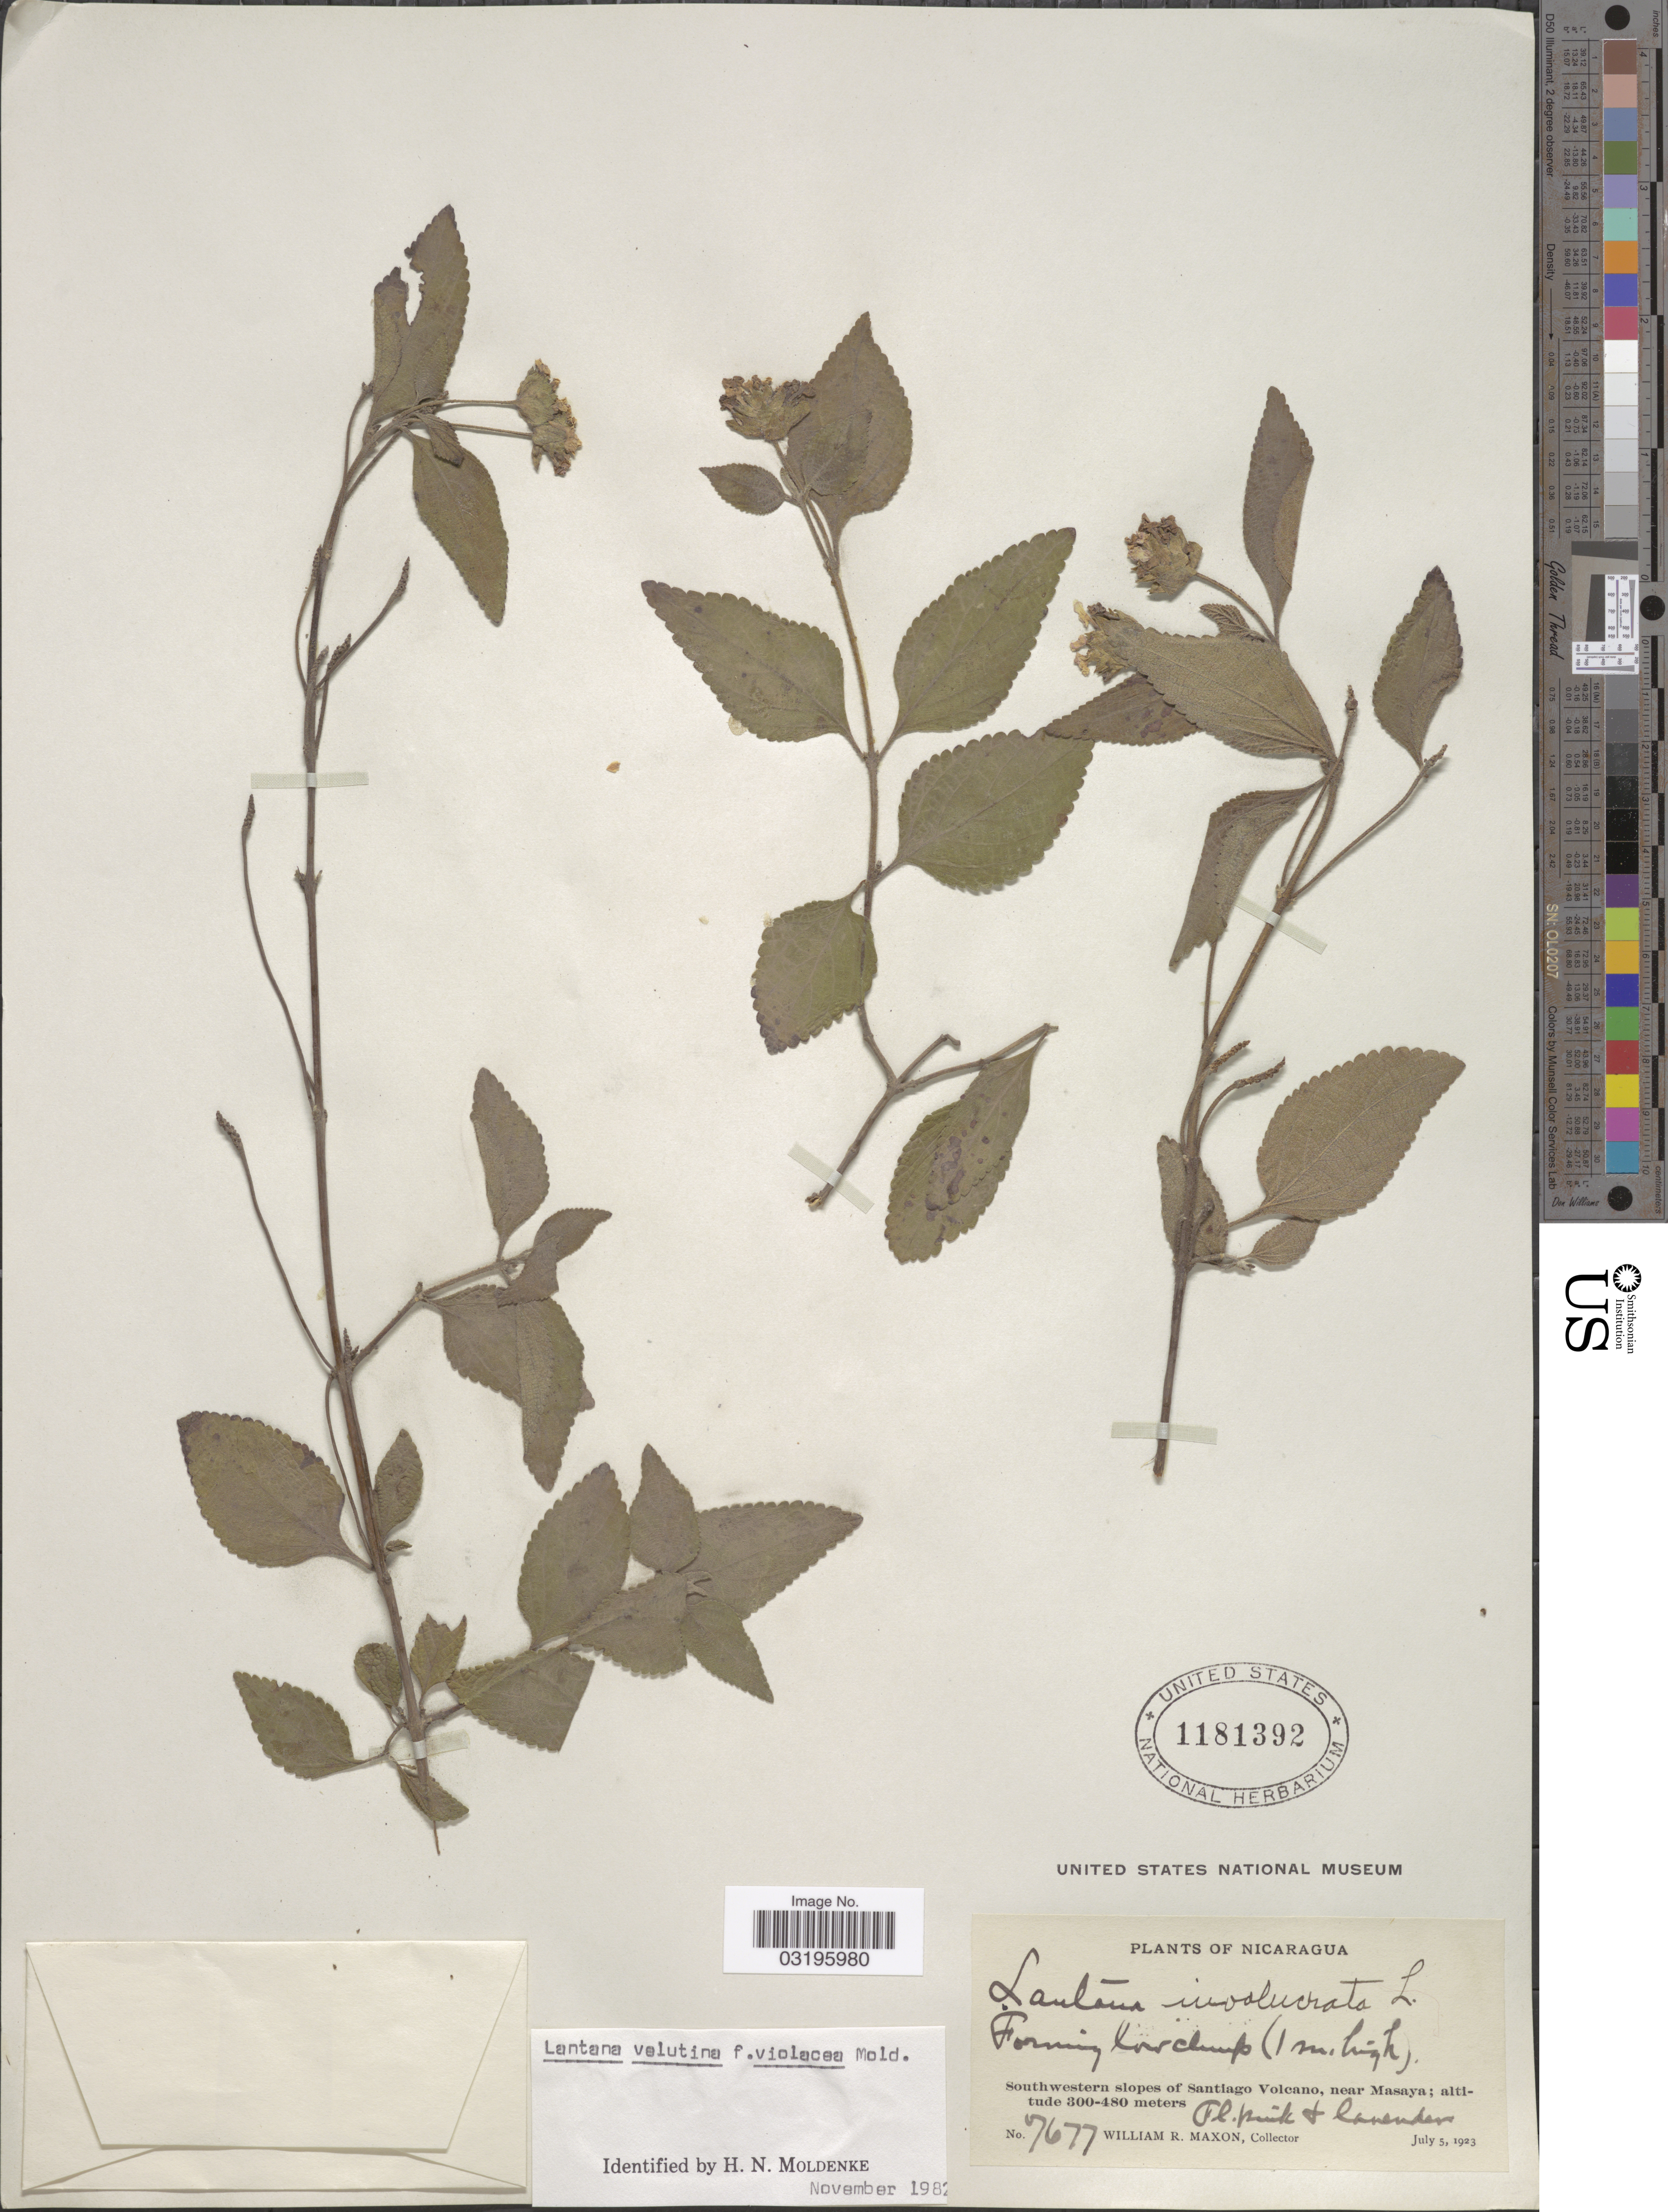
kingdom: Plantae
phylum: Tracheophyta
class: Magnoliopsida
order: Lamiales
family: Verbenaceae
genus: Lantana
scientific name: Lantana velutina f. violacea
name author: Moldenke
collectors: W. R. Maxon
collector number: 7677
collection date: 1923-07-05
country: Nicaragua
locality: Southwestern slopes of Santiago Volcano, near Masaya.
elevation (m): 300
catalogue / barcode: US 1181392